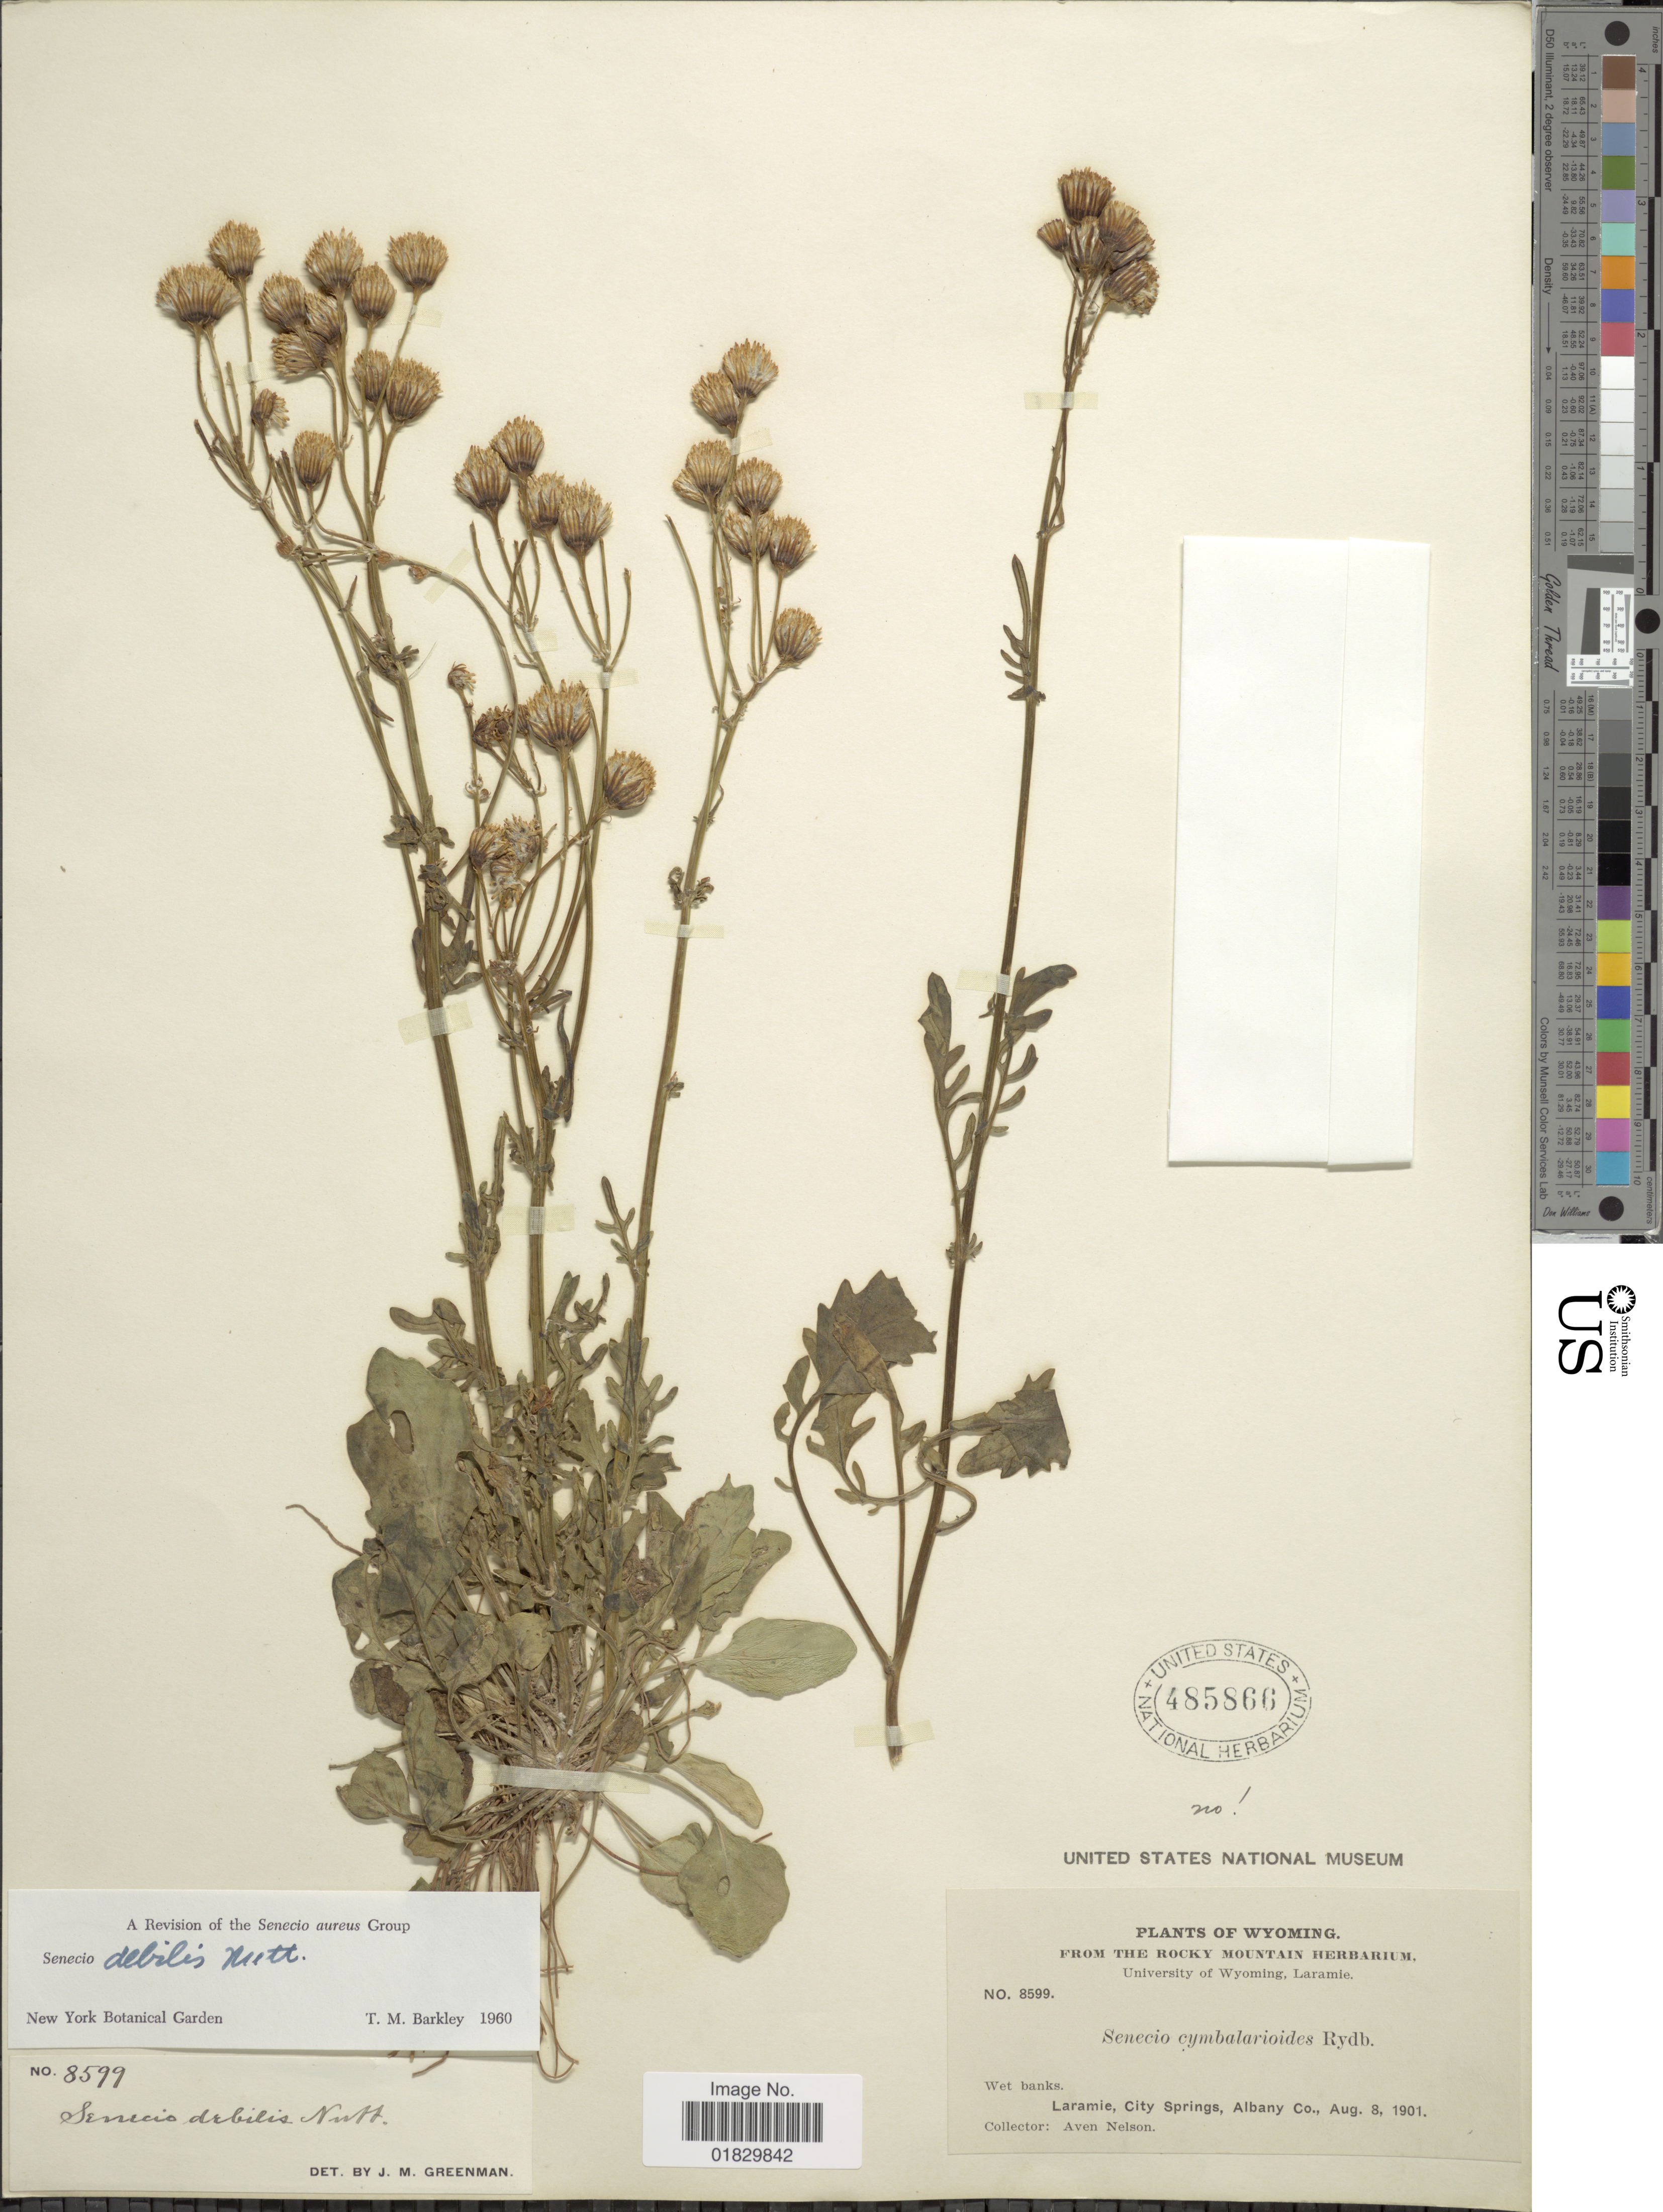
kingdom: Plantae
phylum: Tracheophyta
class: Magnoliopsida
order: Asterales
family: Asteraceae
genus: Packera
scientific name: Packera debilis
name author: (Nutt.) W.A. Weber & Á. Löve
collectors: A. Nelson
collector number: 8599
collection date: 1901-08-08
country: United States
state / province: Wyoming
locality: Laramie, City Springs, Albany Co.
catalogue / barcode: US 485866